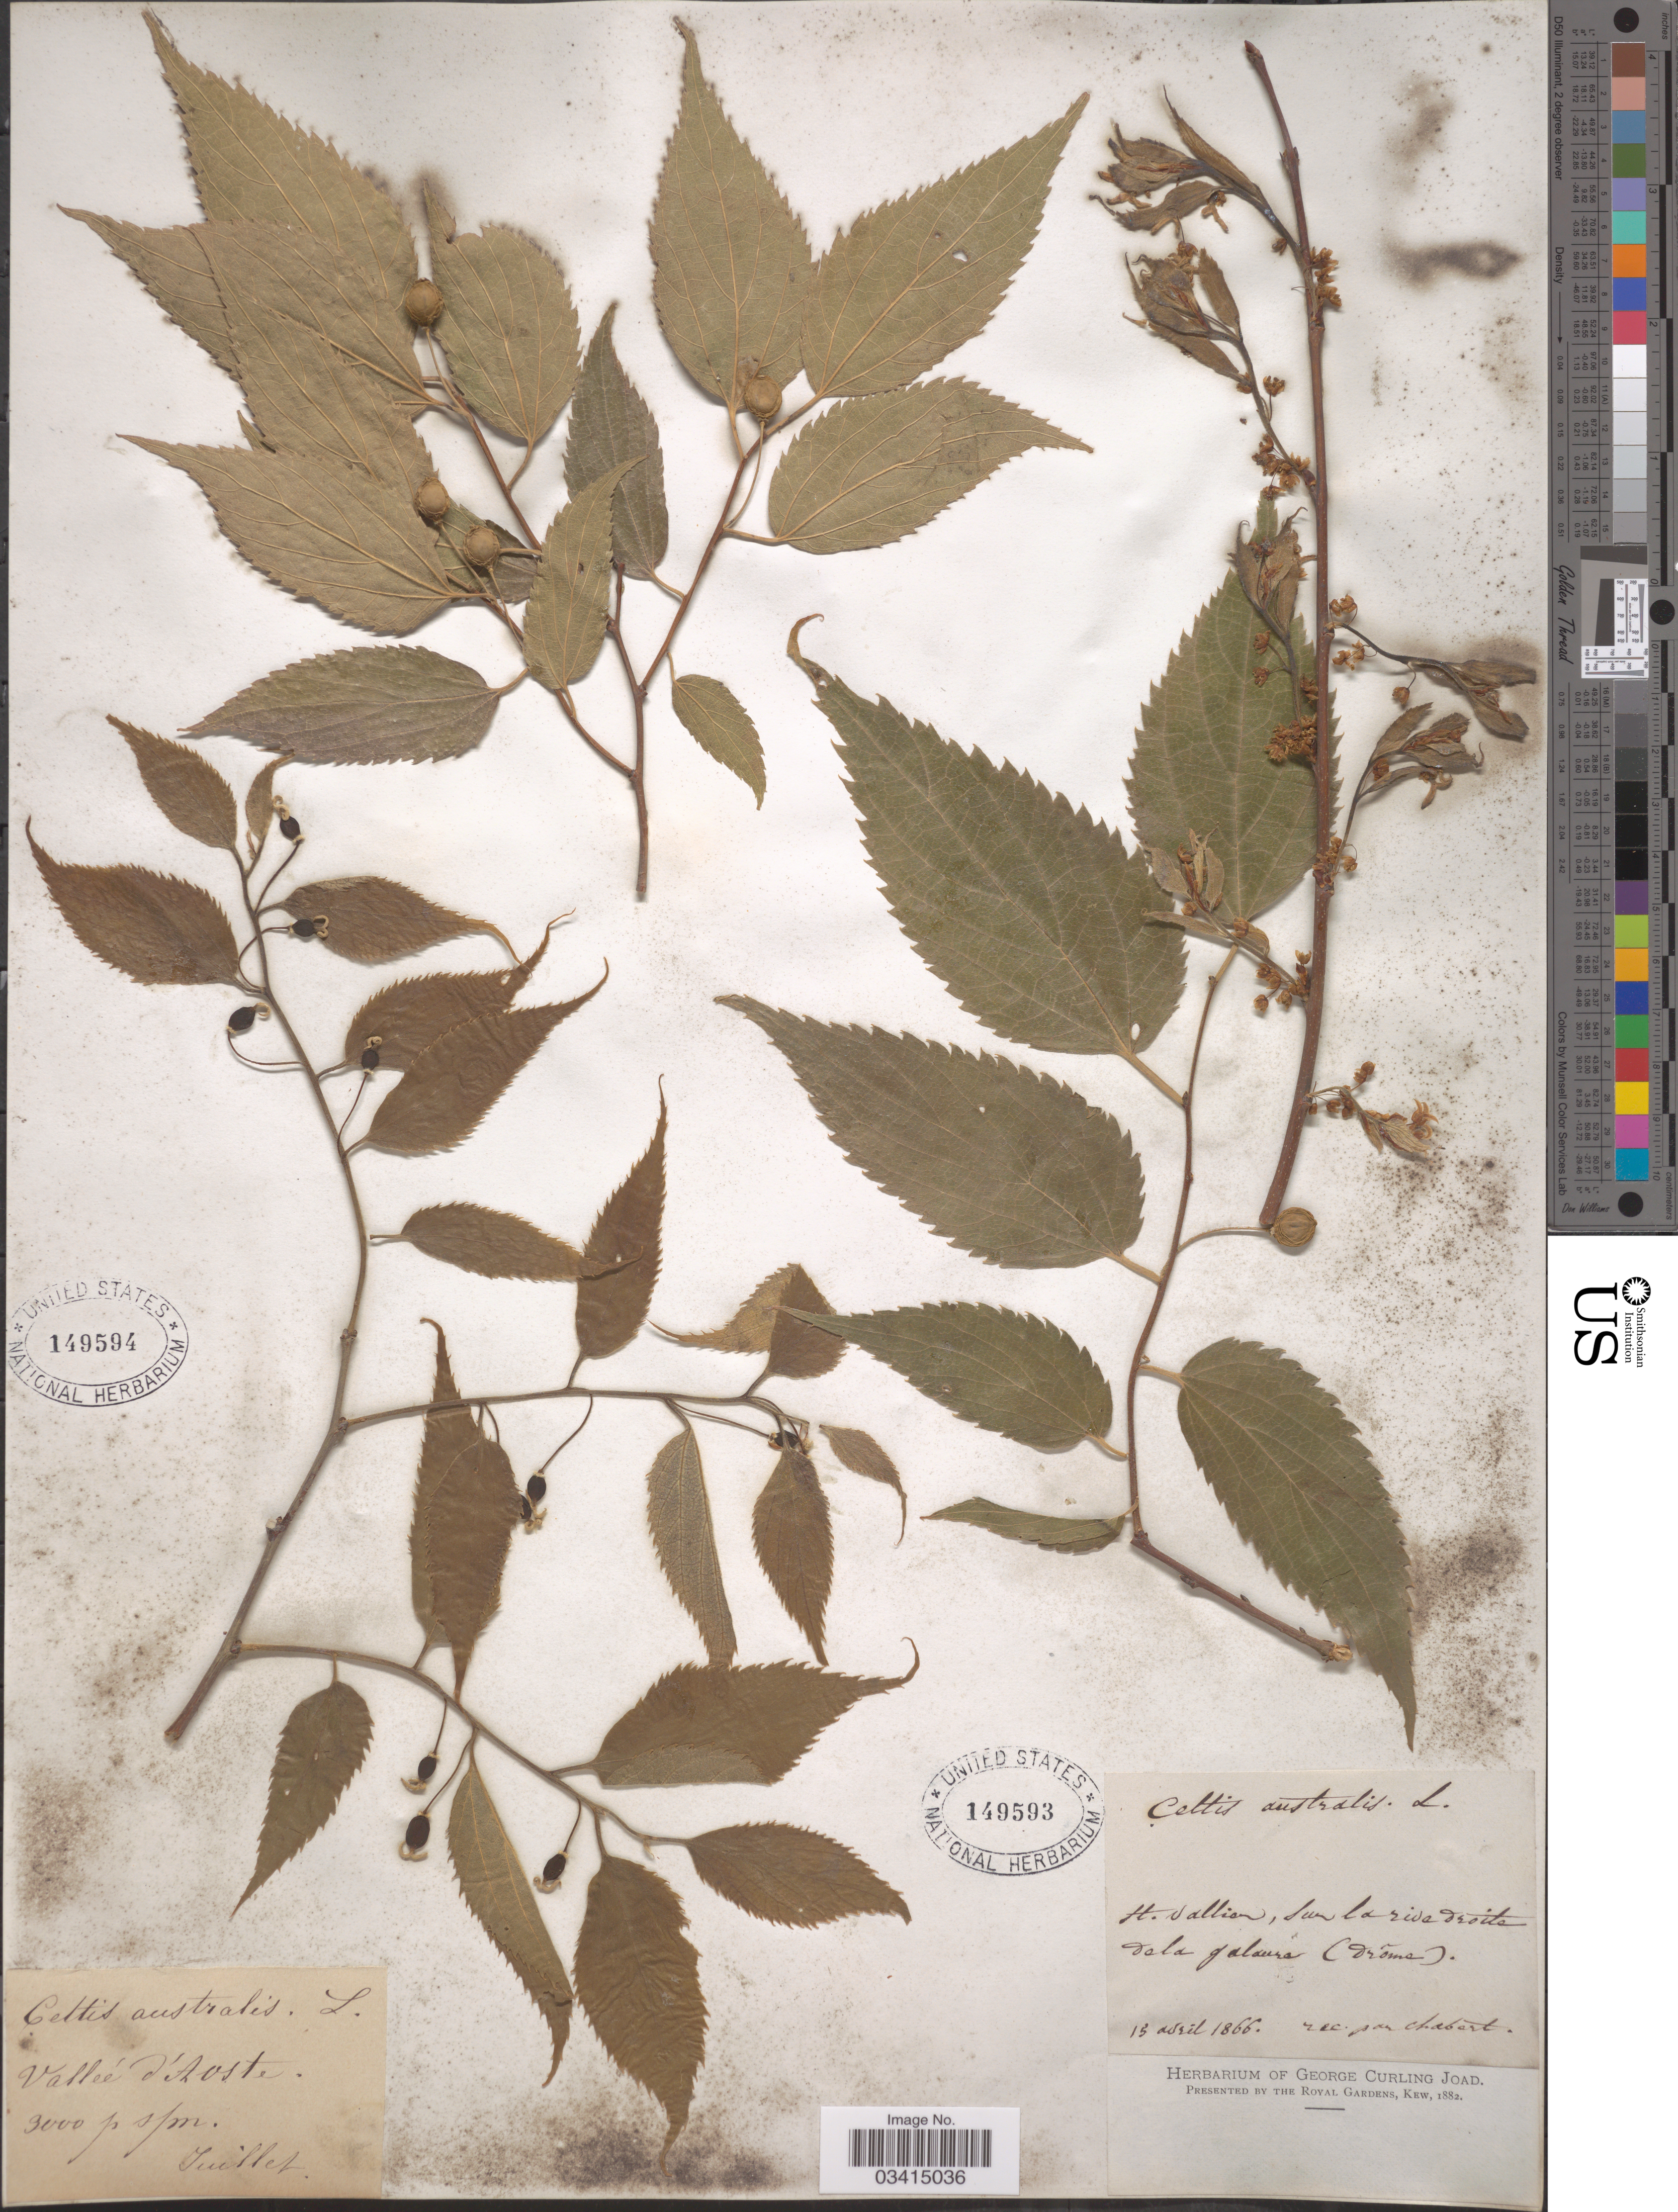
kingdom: Plantae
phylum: Tracheophyta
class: Magnoliopsida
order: Rosales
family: Cannabaceae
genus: Celtis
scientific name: Celtis australis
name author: L.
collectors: Chabert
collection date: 1866-04-15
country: France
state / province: Auvergne-Rhône-Alpes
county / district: Drôme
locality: H. Vallian [interpreted], sur la rive droite de la Galaure (Drôme).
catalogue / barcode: US 149593-2